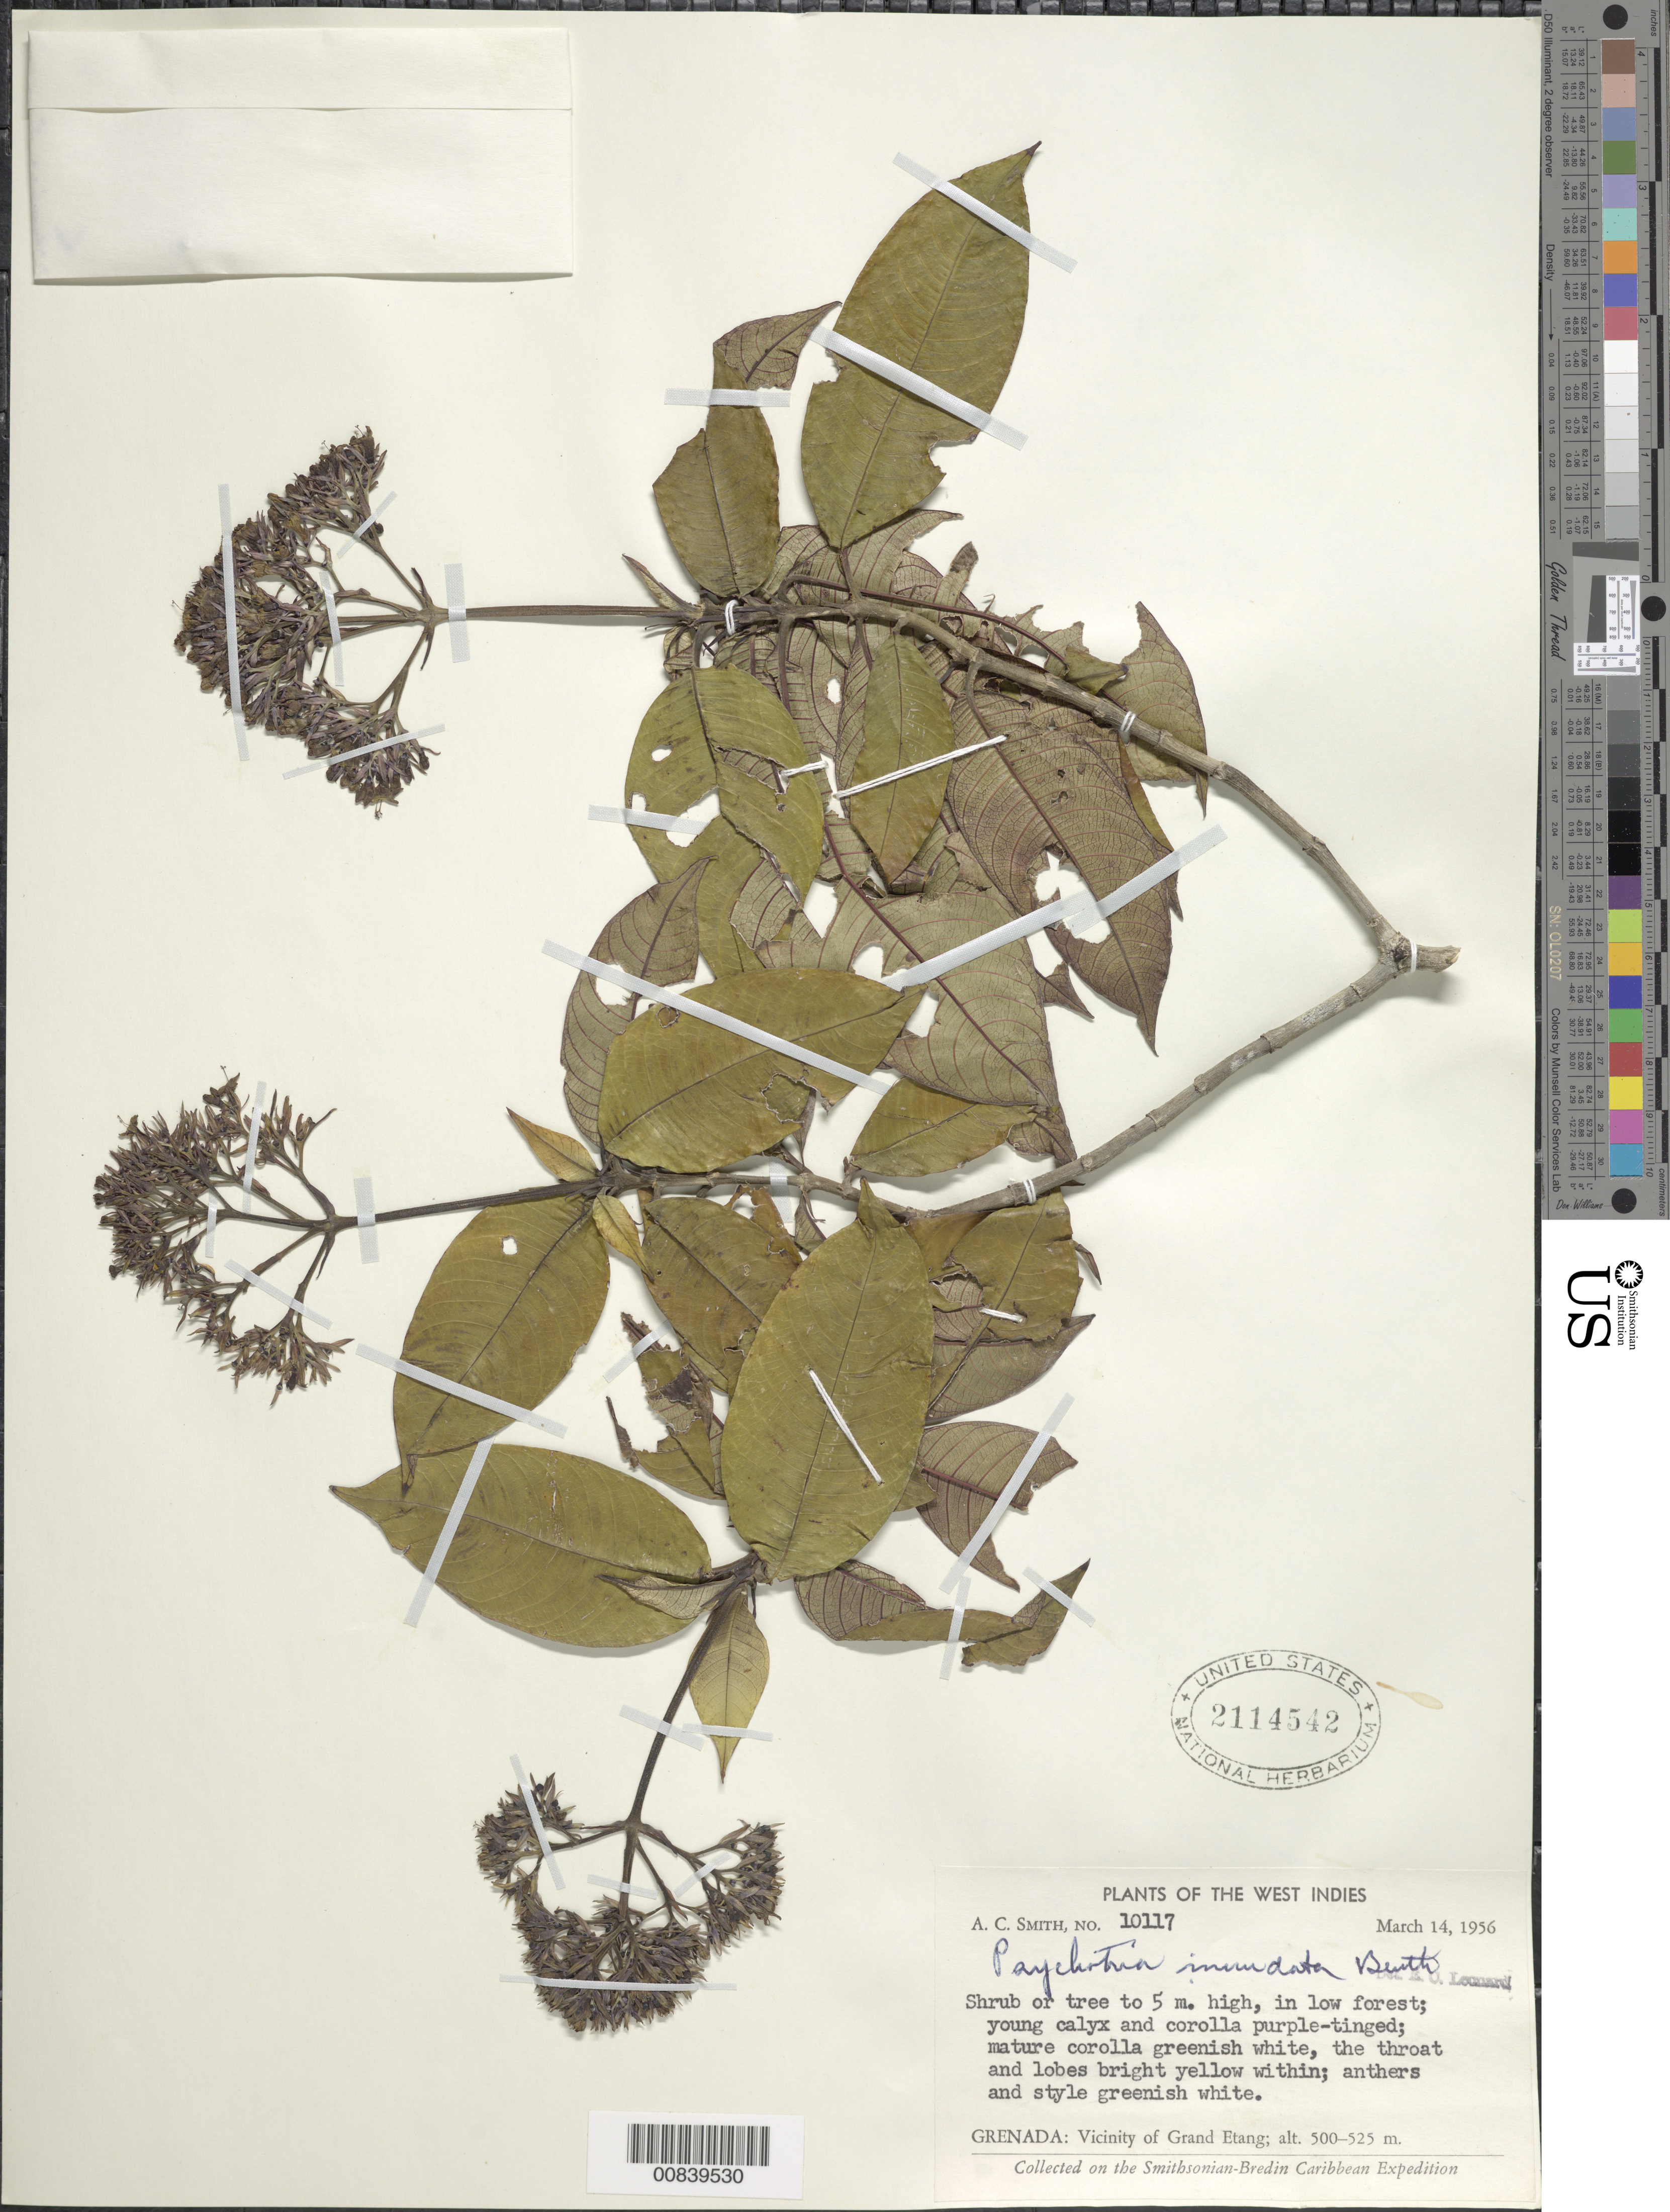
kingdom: Plantae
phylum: Tracheophyta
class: Magnoliopsida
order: Gentianales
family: Rubiaceae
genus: Psychotria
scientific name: Psychotria capitata subsp. inundata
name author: (Benth.) Steyerm.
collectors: A. C. Smith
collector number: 10117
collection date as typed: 14 Mar 1956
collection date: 1956-03-14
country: Grenada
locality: Vicinity of Grand Etang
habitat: Low forest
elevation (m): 500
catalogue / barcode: US 2114542